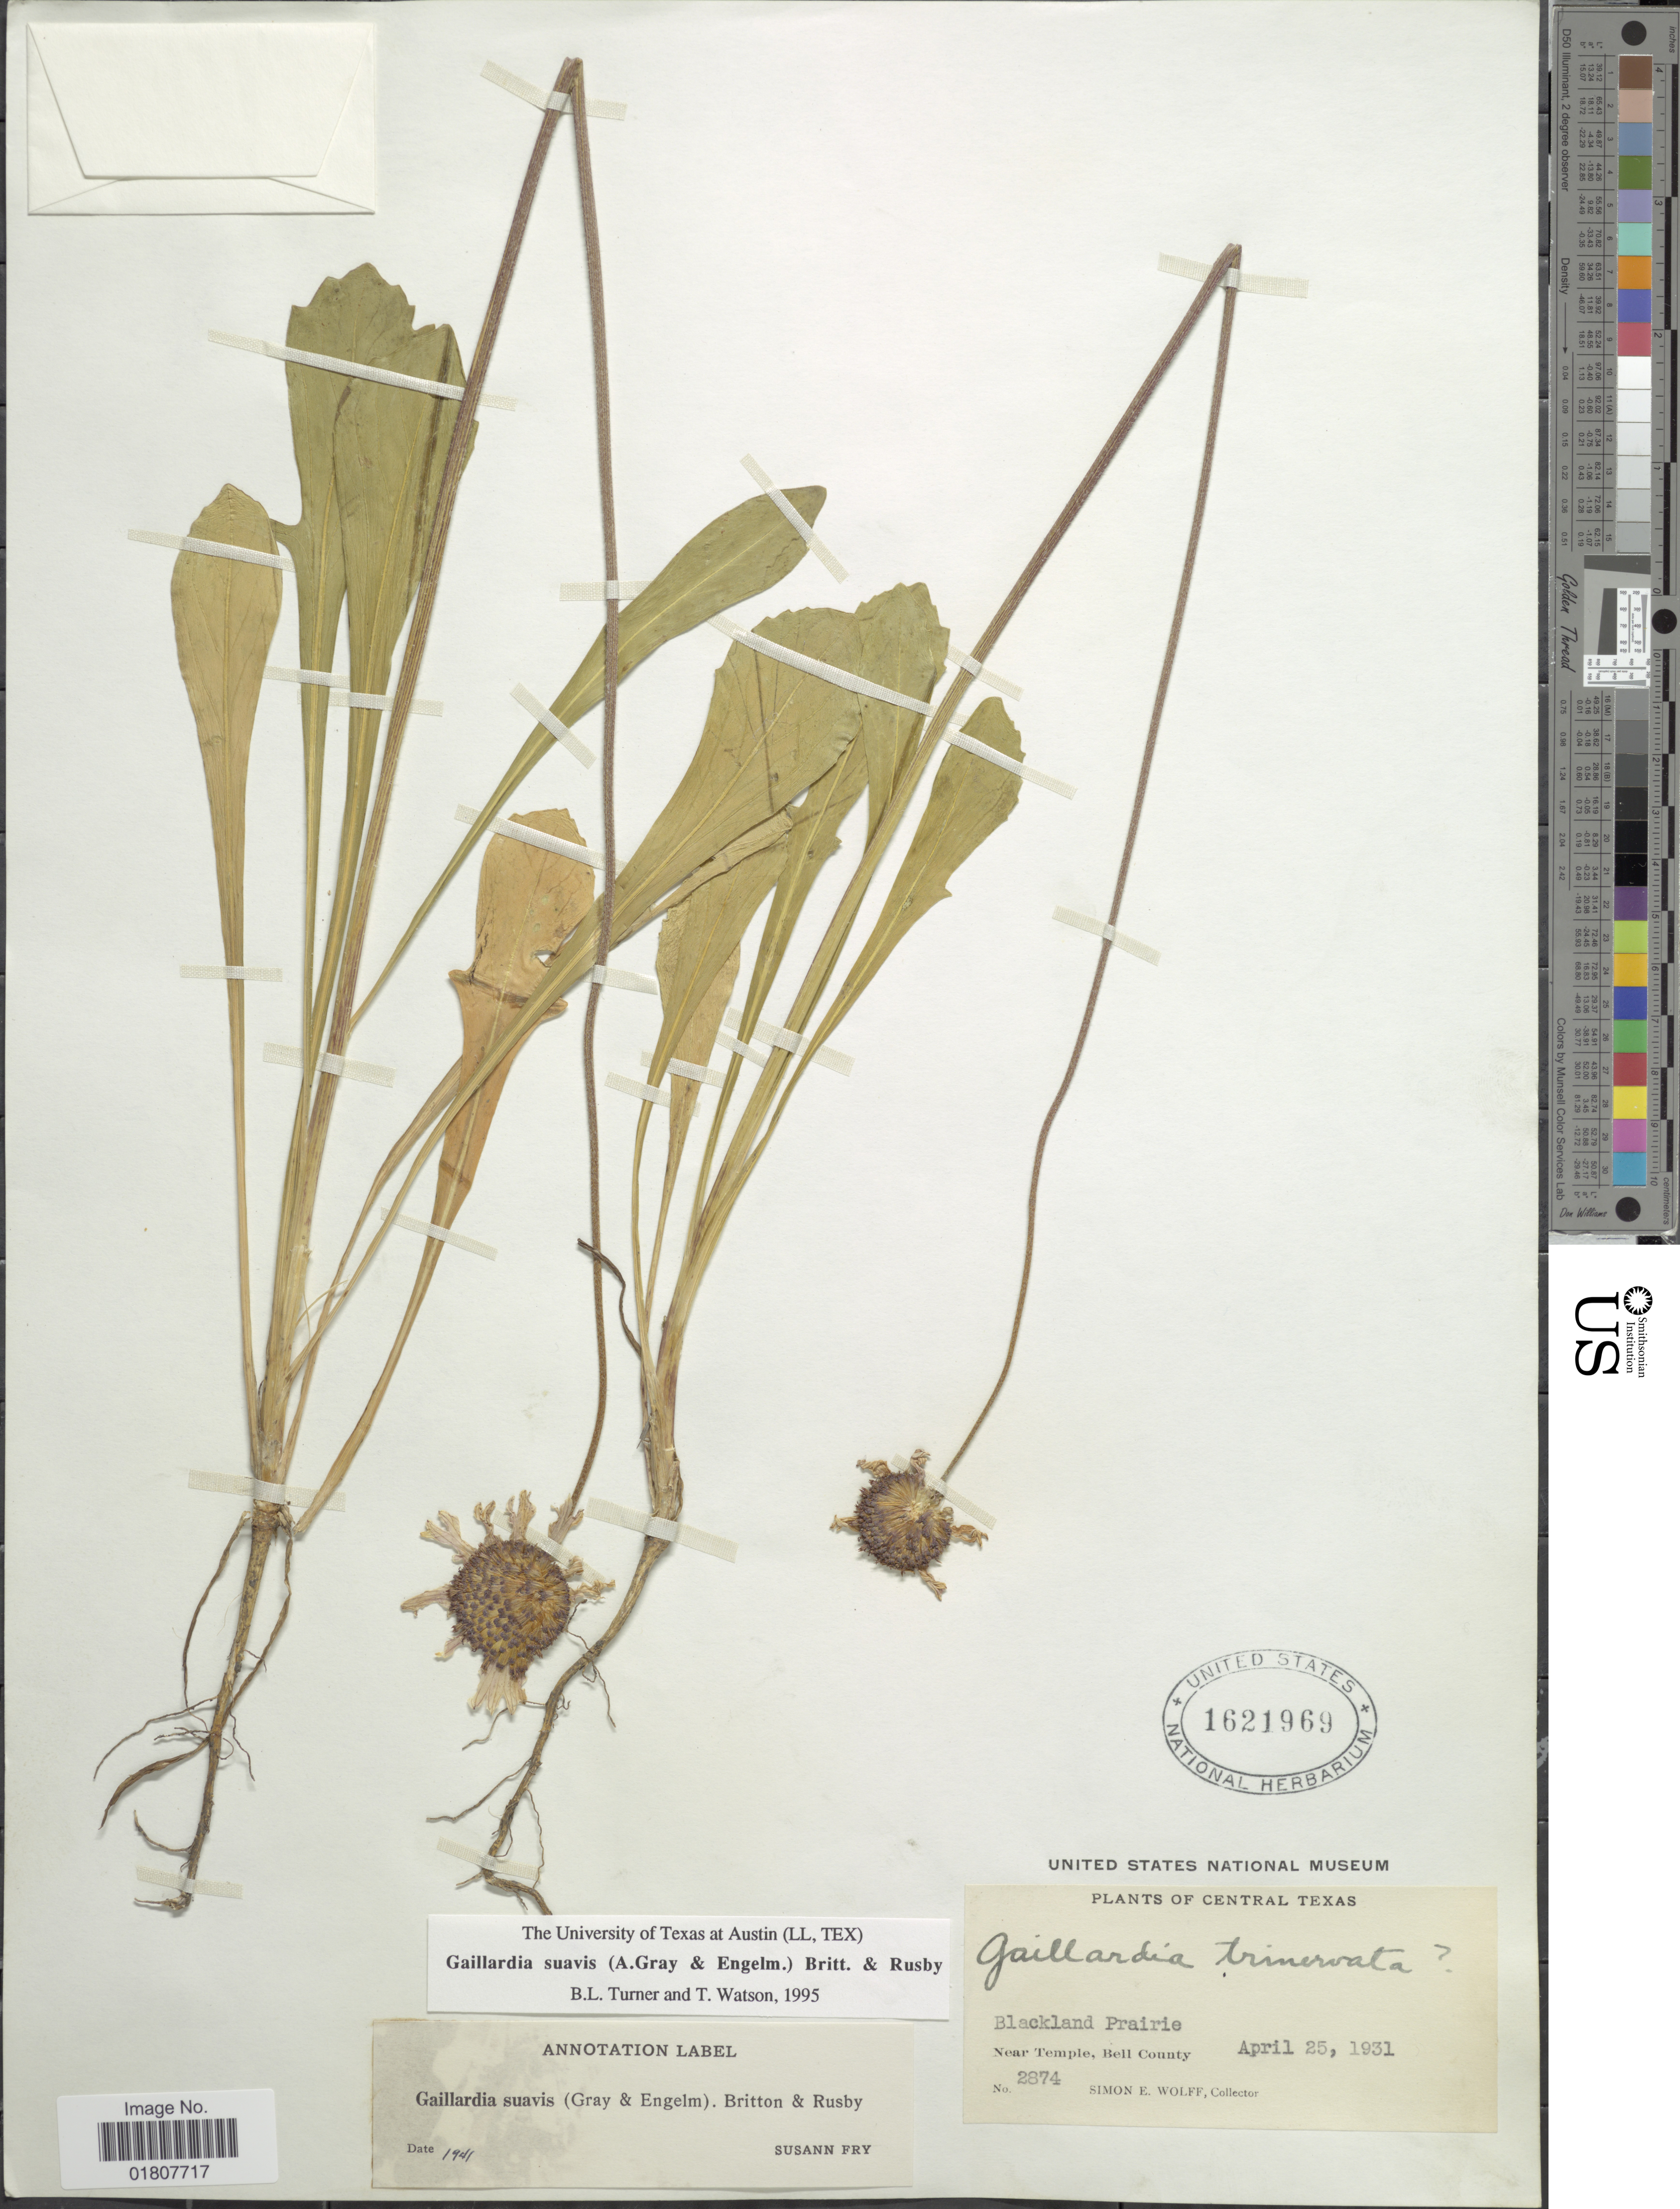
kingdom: Plantae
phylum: Tracheophyta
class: Magnoliopsida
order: Asterales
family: Asteraceae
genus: Gaillardia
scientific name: Gaillardia suavis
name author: (A. Gray & Engelm.) Britton & Rusby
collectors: S. E. Wolff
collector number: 2874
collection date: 1931-04-25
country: United States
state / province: Texas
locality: Central Texas. Blackland Prairie. Near Temple, Bell County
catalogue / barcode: US 1621969